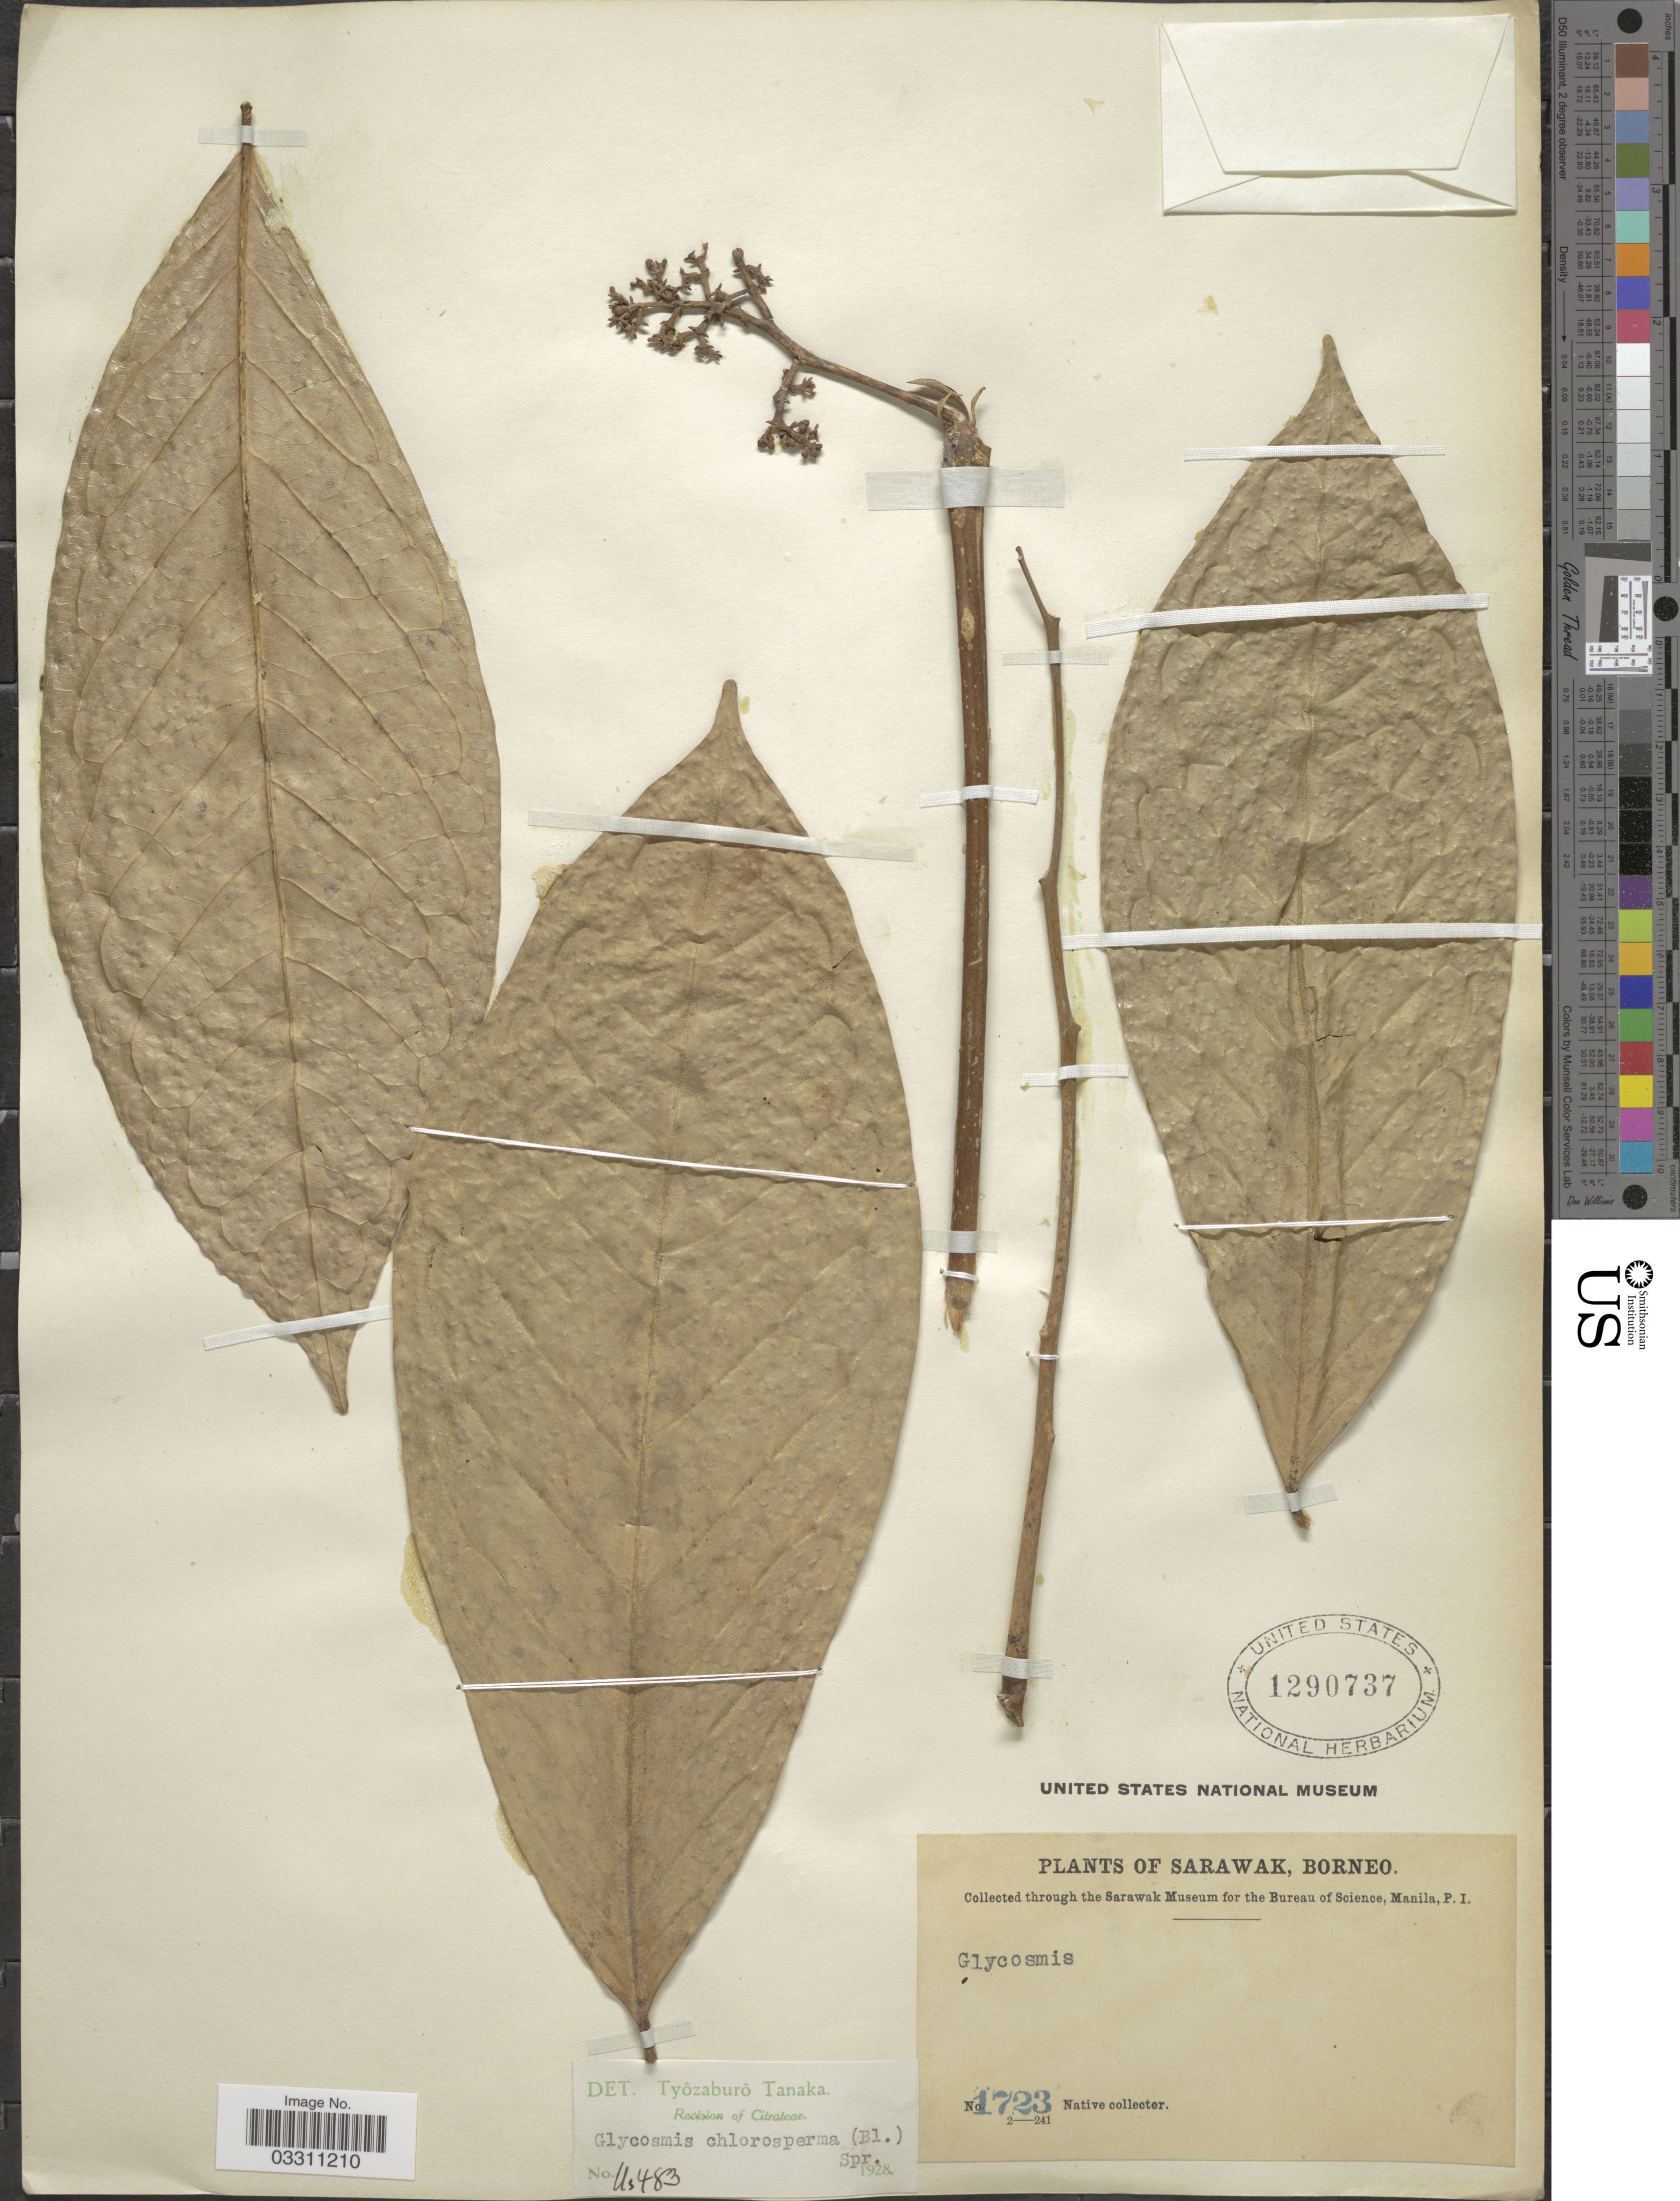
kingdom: Plantae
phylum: Tracheophyta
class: Magnoliopsida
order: Sapindales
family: Rutaceae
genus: Glycosmis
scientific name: Glycosmis chlorosperma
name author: Spreng.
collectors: Native collector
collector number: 1723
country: Malaysia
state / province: Sarawak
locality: Borneo.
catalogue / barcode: US 1290737